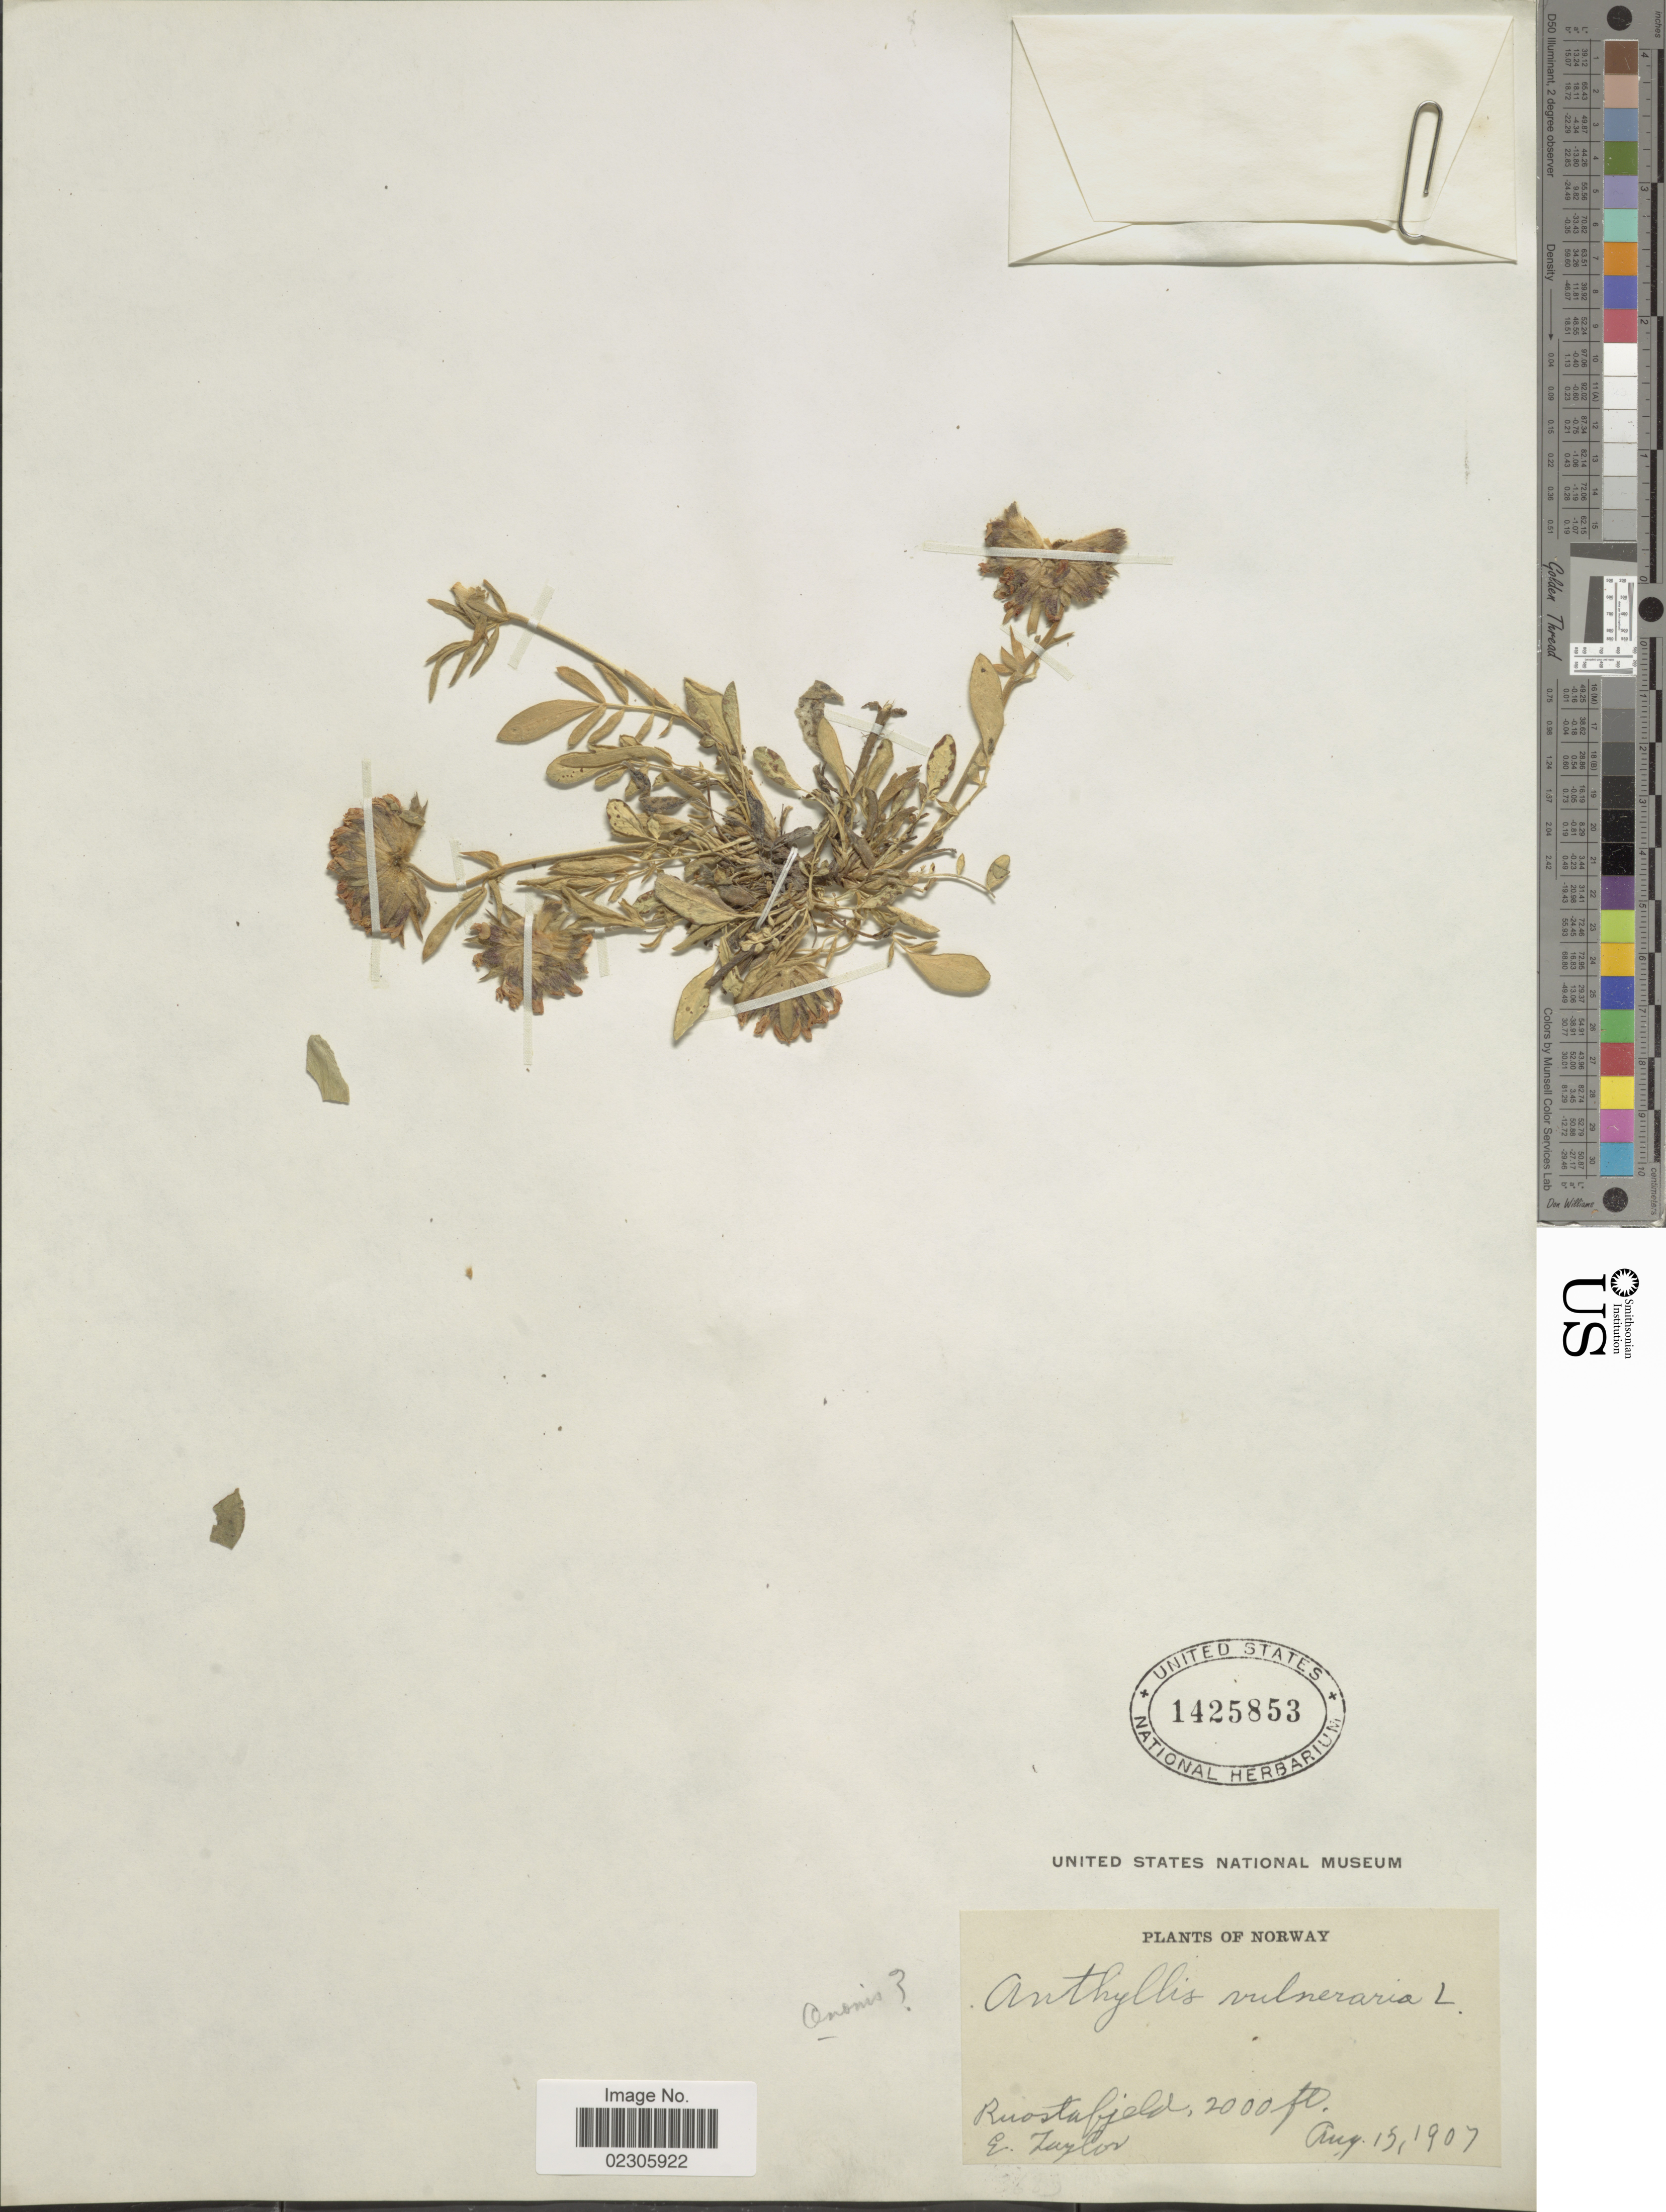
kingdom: Plantae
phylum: Tracheophyta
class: Magnoliopsida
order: Fabales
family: Fabaceae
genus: Anthyllis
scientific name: Anthyllis vulneraria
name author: L.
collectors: E. Taylor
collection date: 1907-08-15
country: Norway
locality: Ruostafjeld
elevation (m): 610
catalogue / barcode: US 1425853